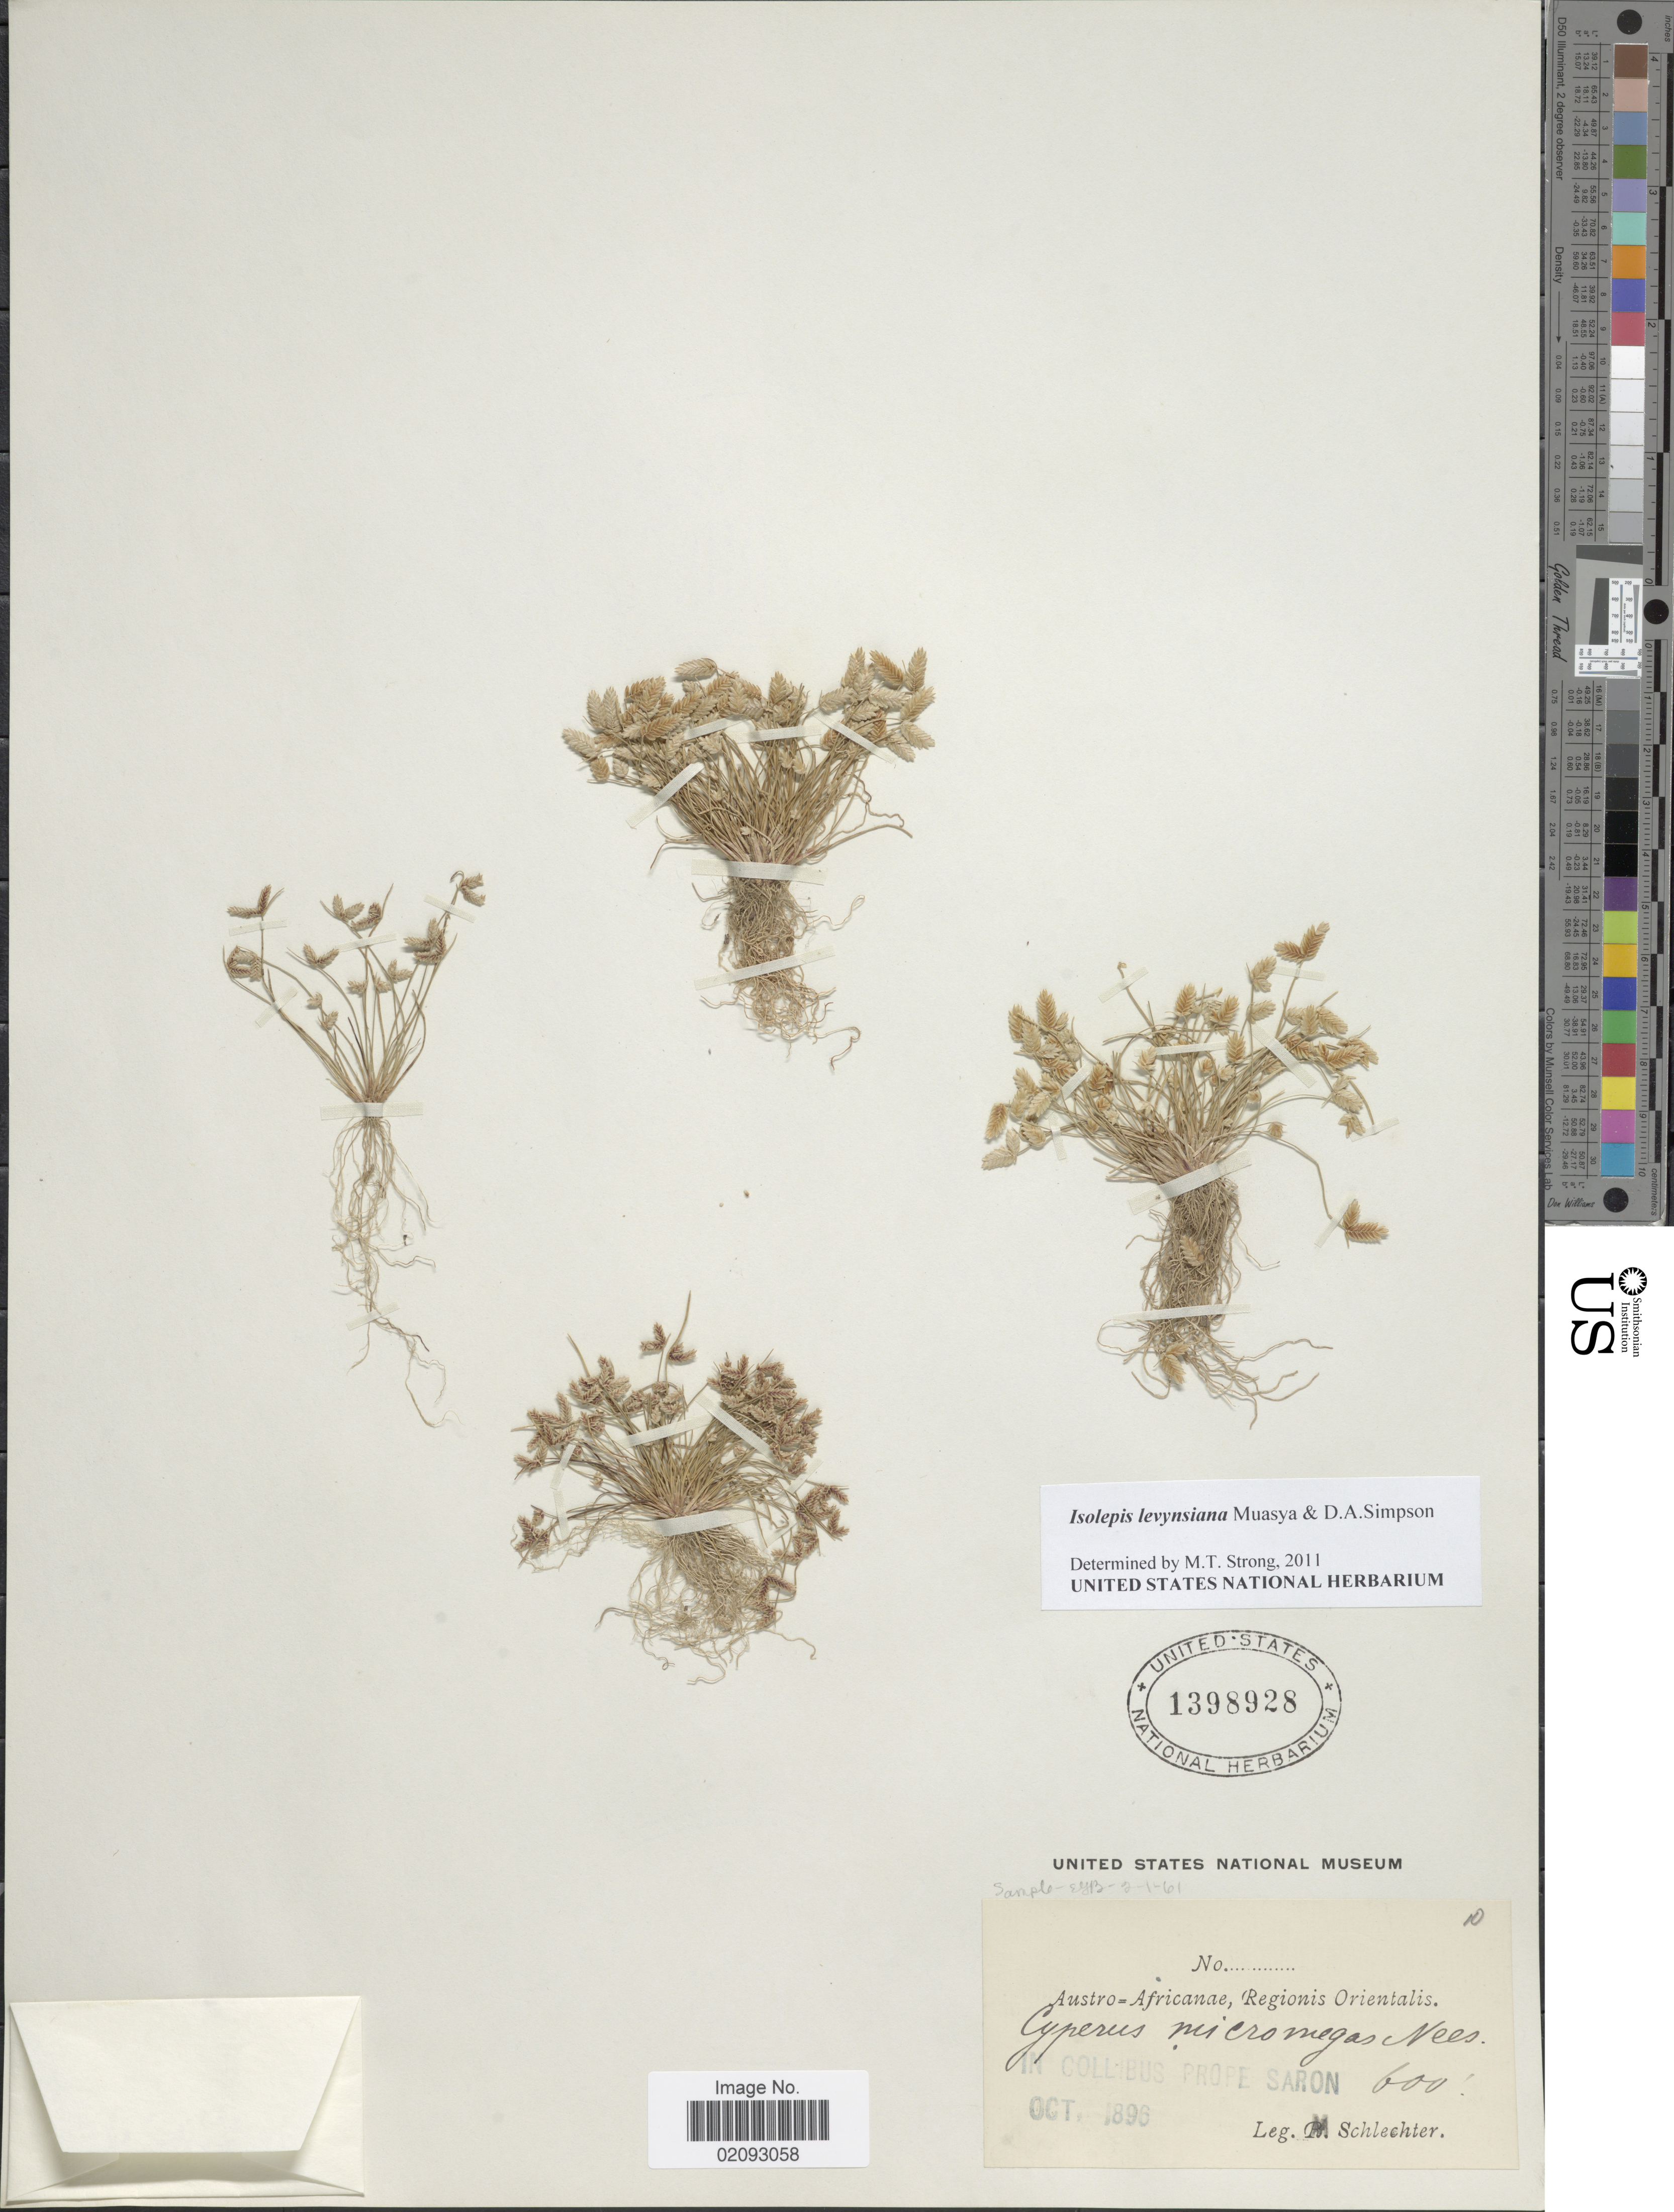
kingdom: Plantae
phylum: Tracheophyta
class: Liliopsida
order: Poales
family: Cyperaceae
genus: Isolepis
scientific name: Isolepis levynsiana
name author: Muasya & D.A. Simpson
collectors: Schlechter, --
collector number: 10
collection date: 1896-10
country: South Africa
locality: Austro = Africanae, Regionis Orientalis, In collibus prope Saron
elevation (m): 183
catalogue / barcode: US 1398928